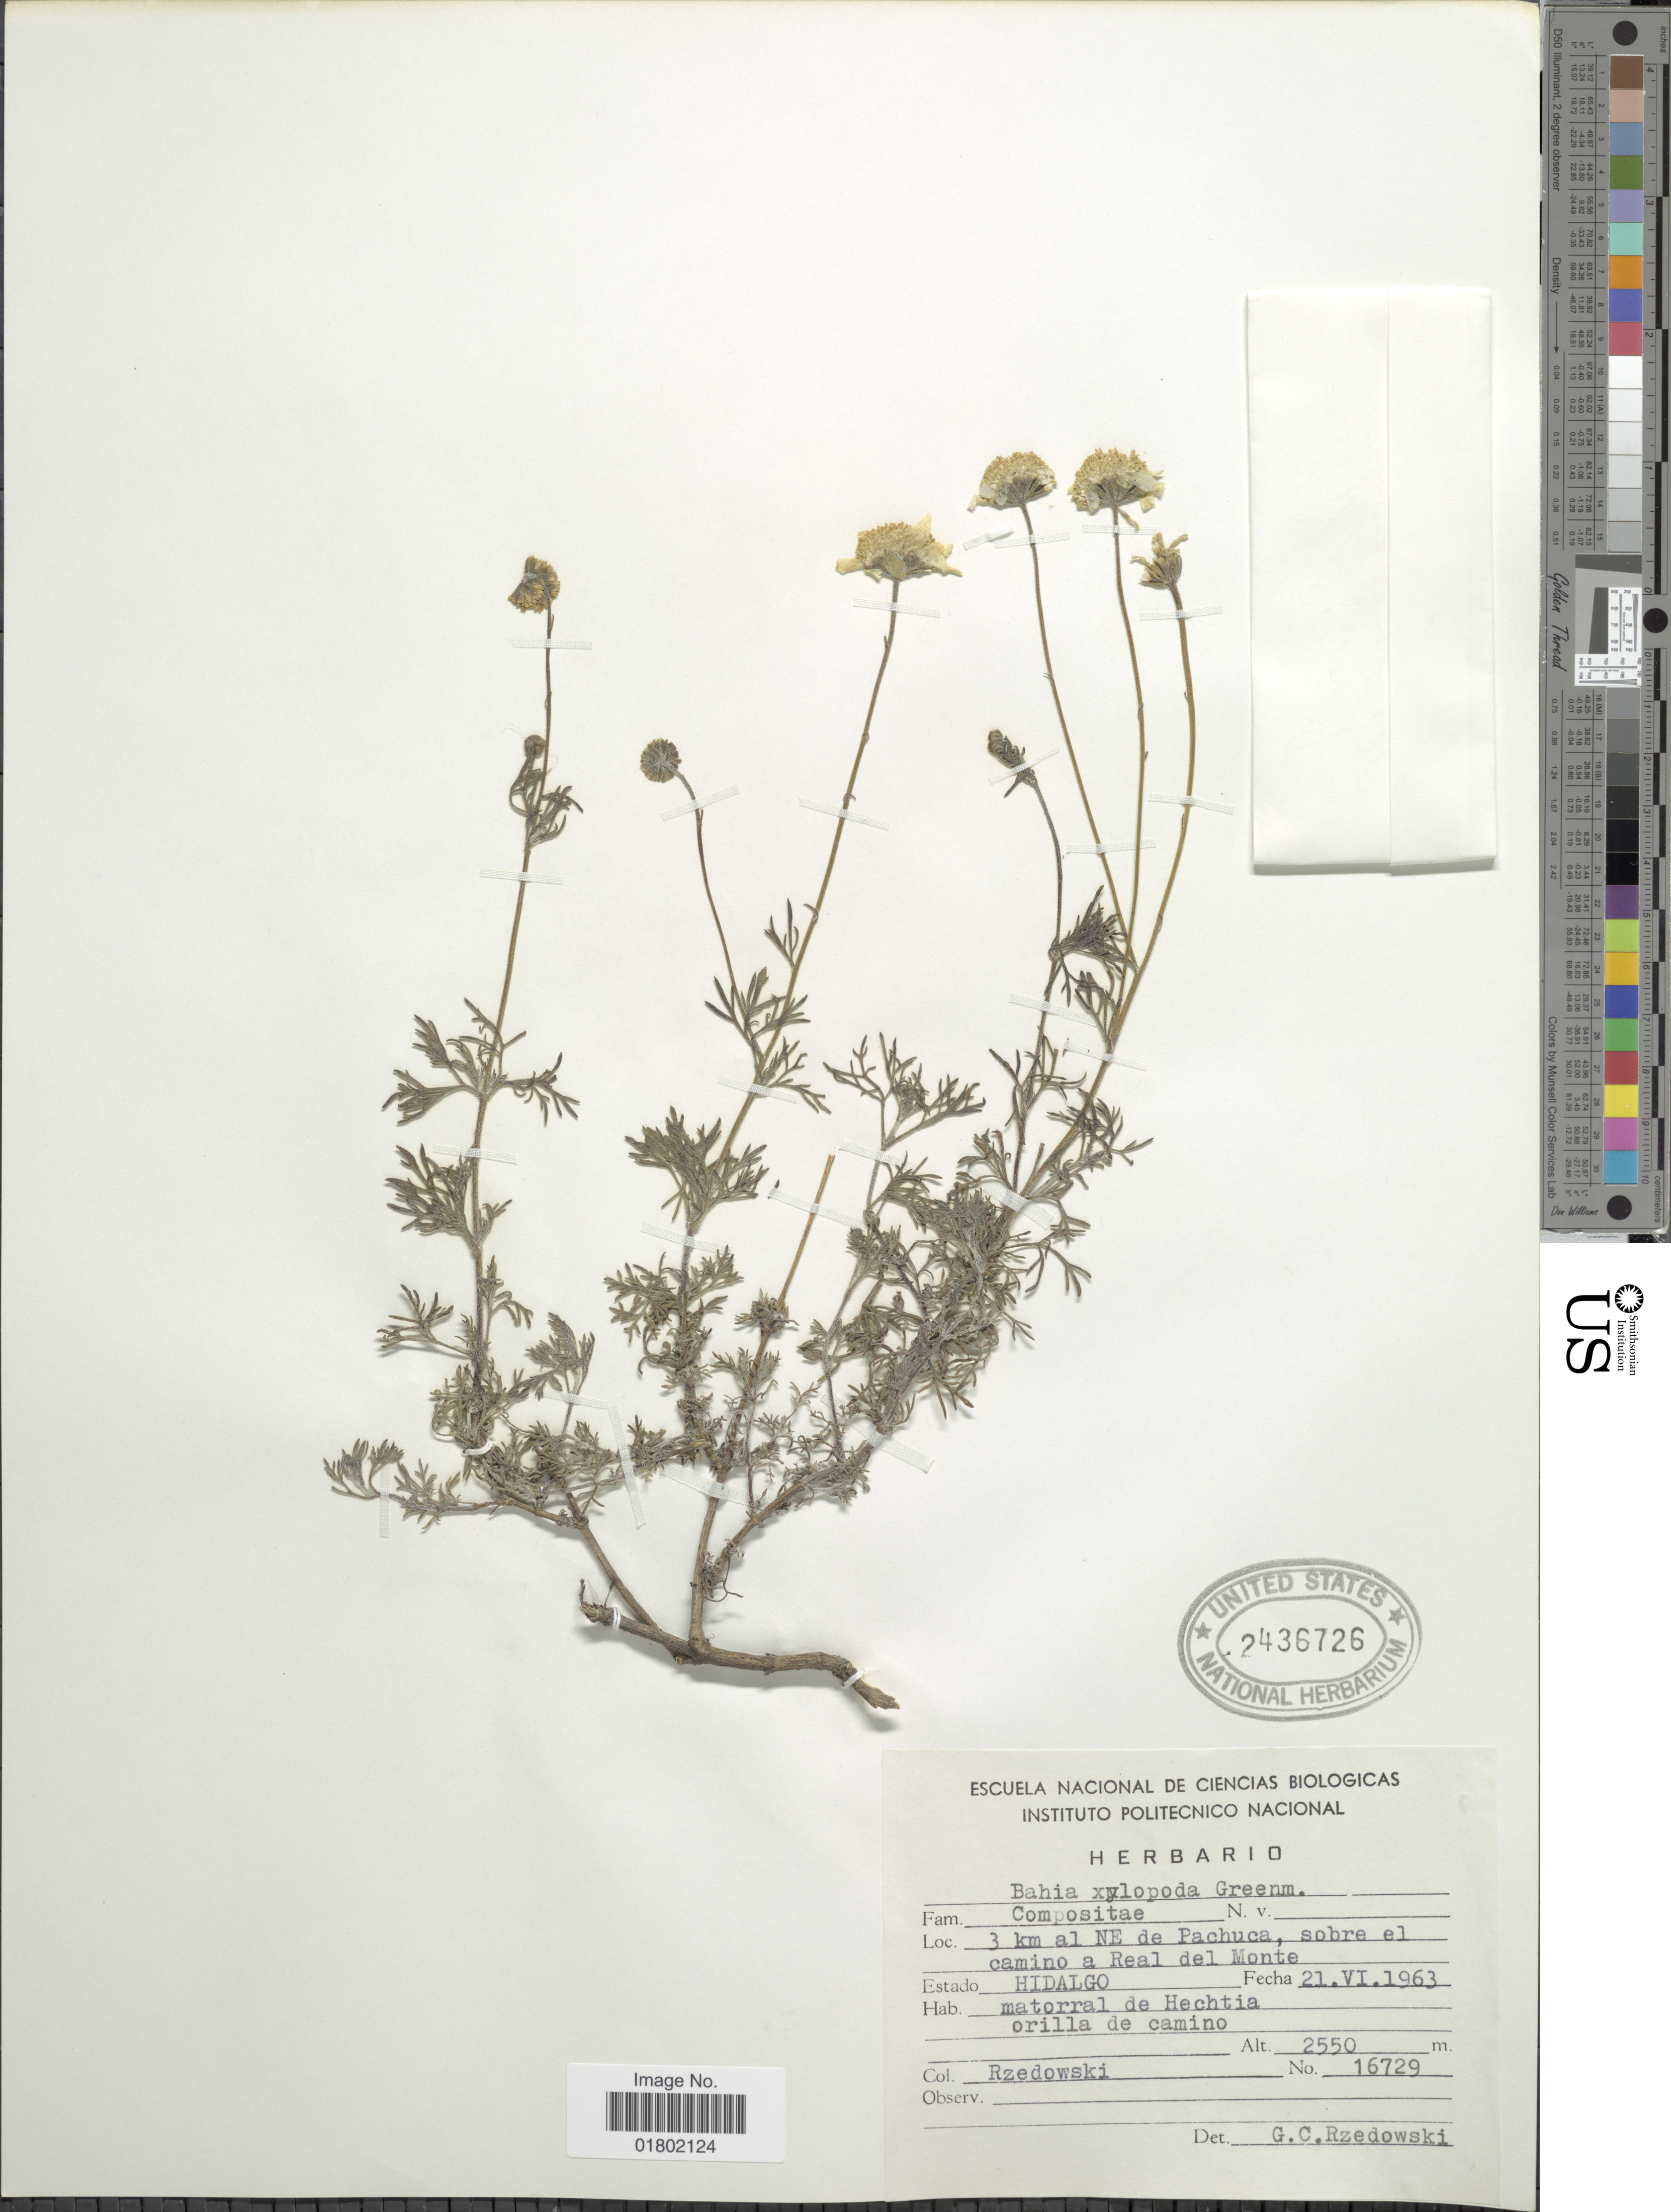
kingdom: Plantae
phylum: Tracheophyta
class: Magnoliopsida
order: Asterales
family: Asteraceae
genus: Bahia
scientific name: Bahia xylopoda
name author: Greenm.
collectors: Rzedowski, --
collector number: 16729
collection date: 1963-06-21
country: Mexico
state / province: Hidalgo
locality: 3 km al NE de Pachuca, sobre el camino a Real del Monte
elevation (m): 2550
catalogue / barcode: US 2436726